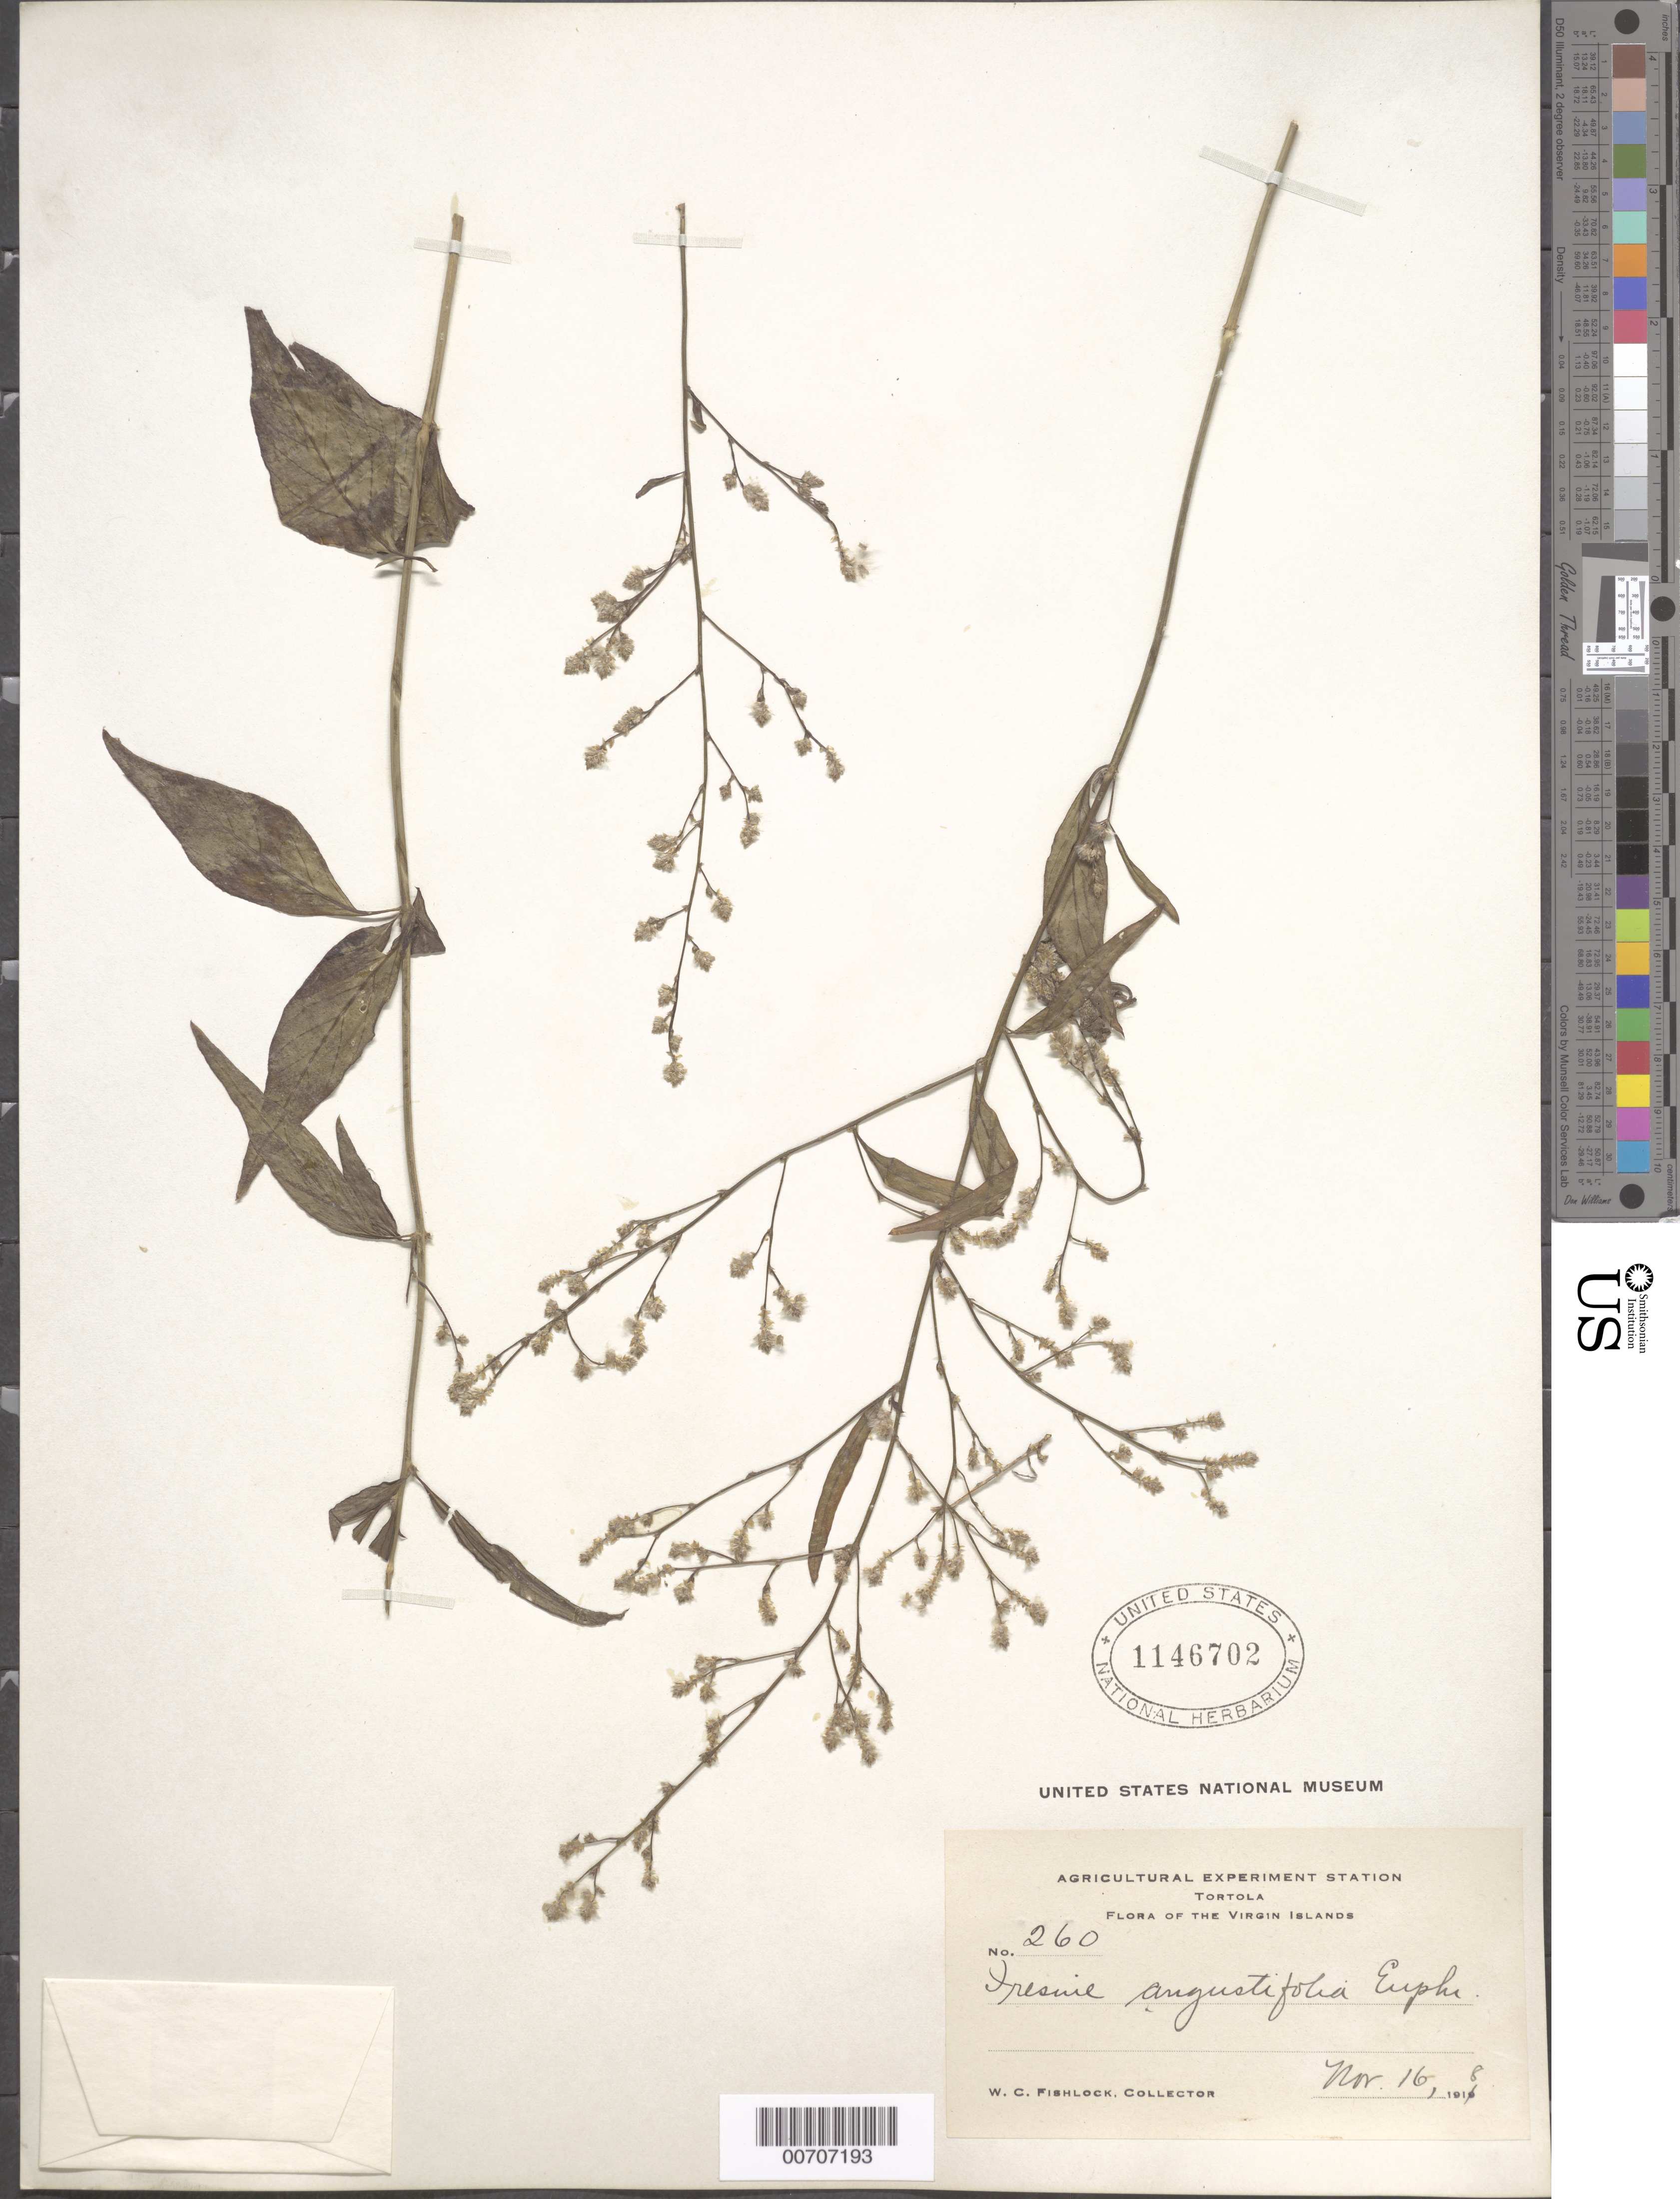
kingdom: Plantae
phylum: Tracheophyta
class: Magnoliopsida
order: Caryophyllales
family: Amaranthaceae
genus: Iresine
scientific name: Iresine angustifolia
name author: Euphrasén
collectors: W. Fishlock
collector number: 260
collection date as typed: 16 Nov 1918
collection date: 1918-11-16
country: British Virgin Islands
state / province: Tortola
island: Tortola Island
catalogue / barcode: US 1146702